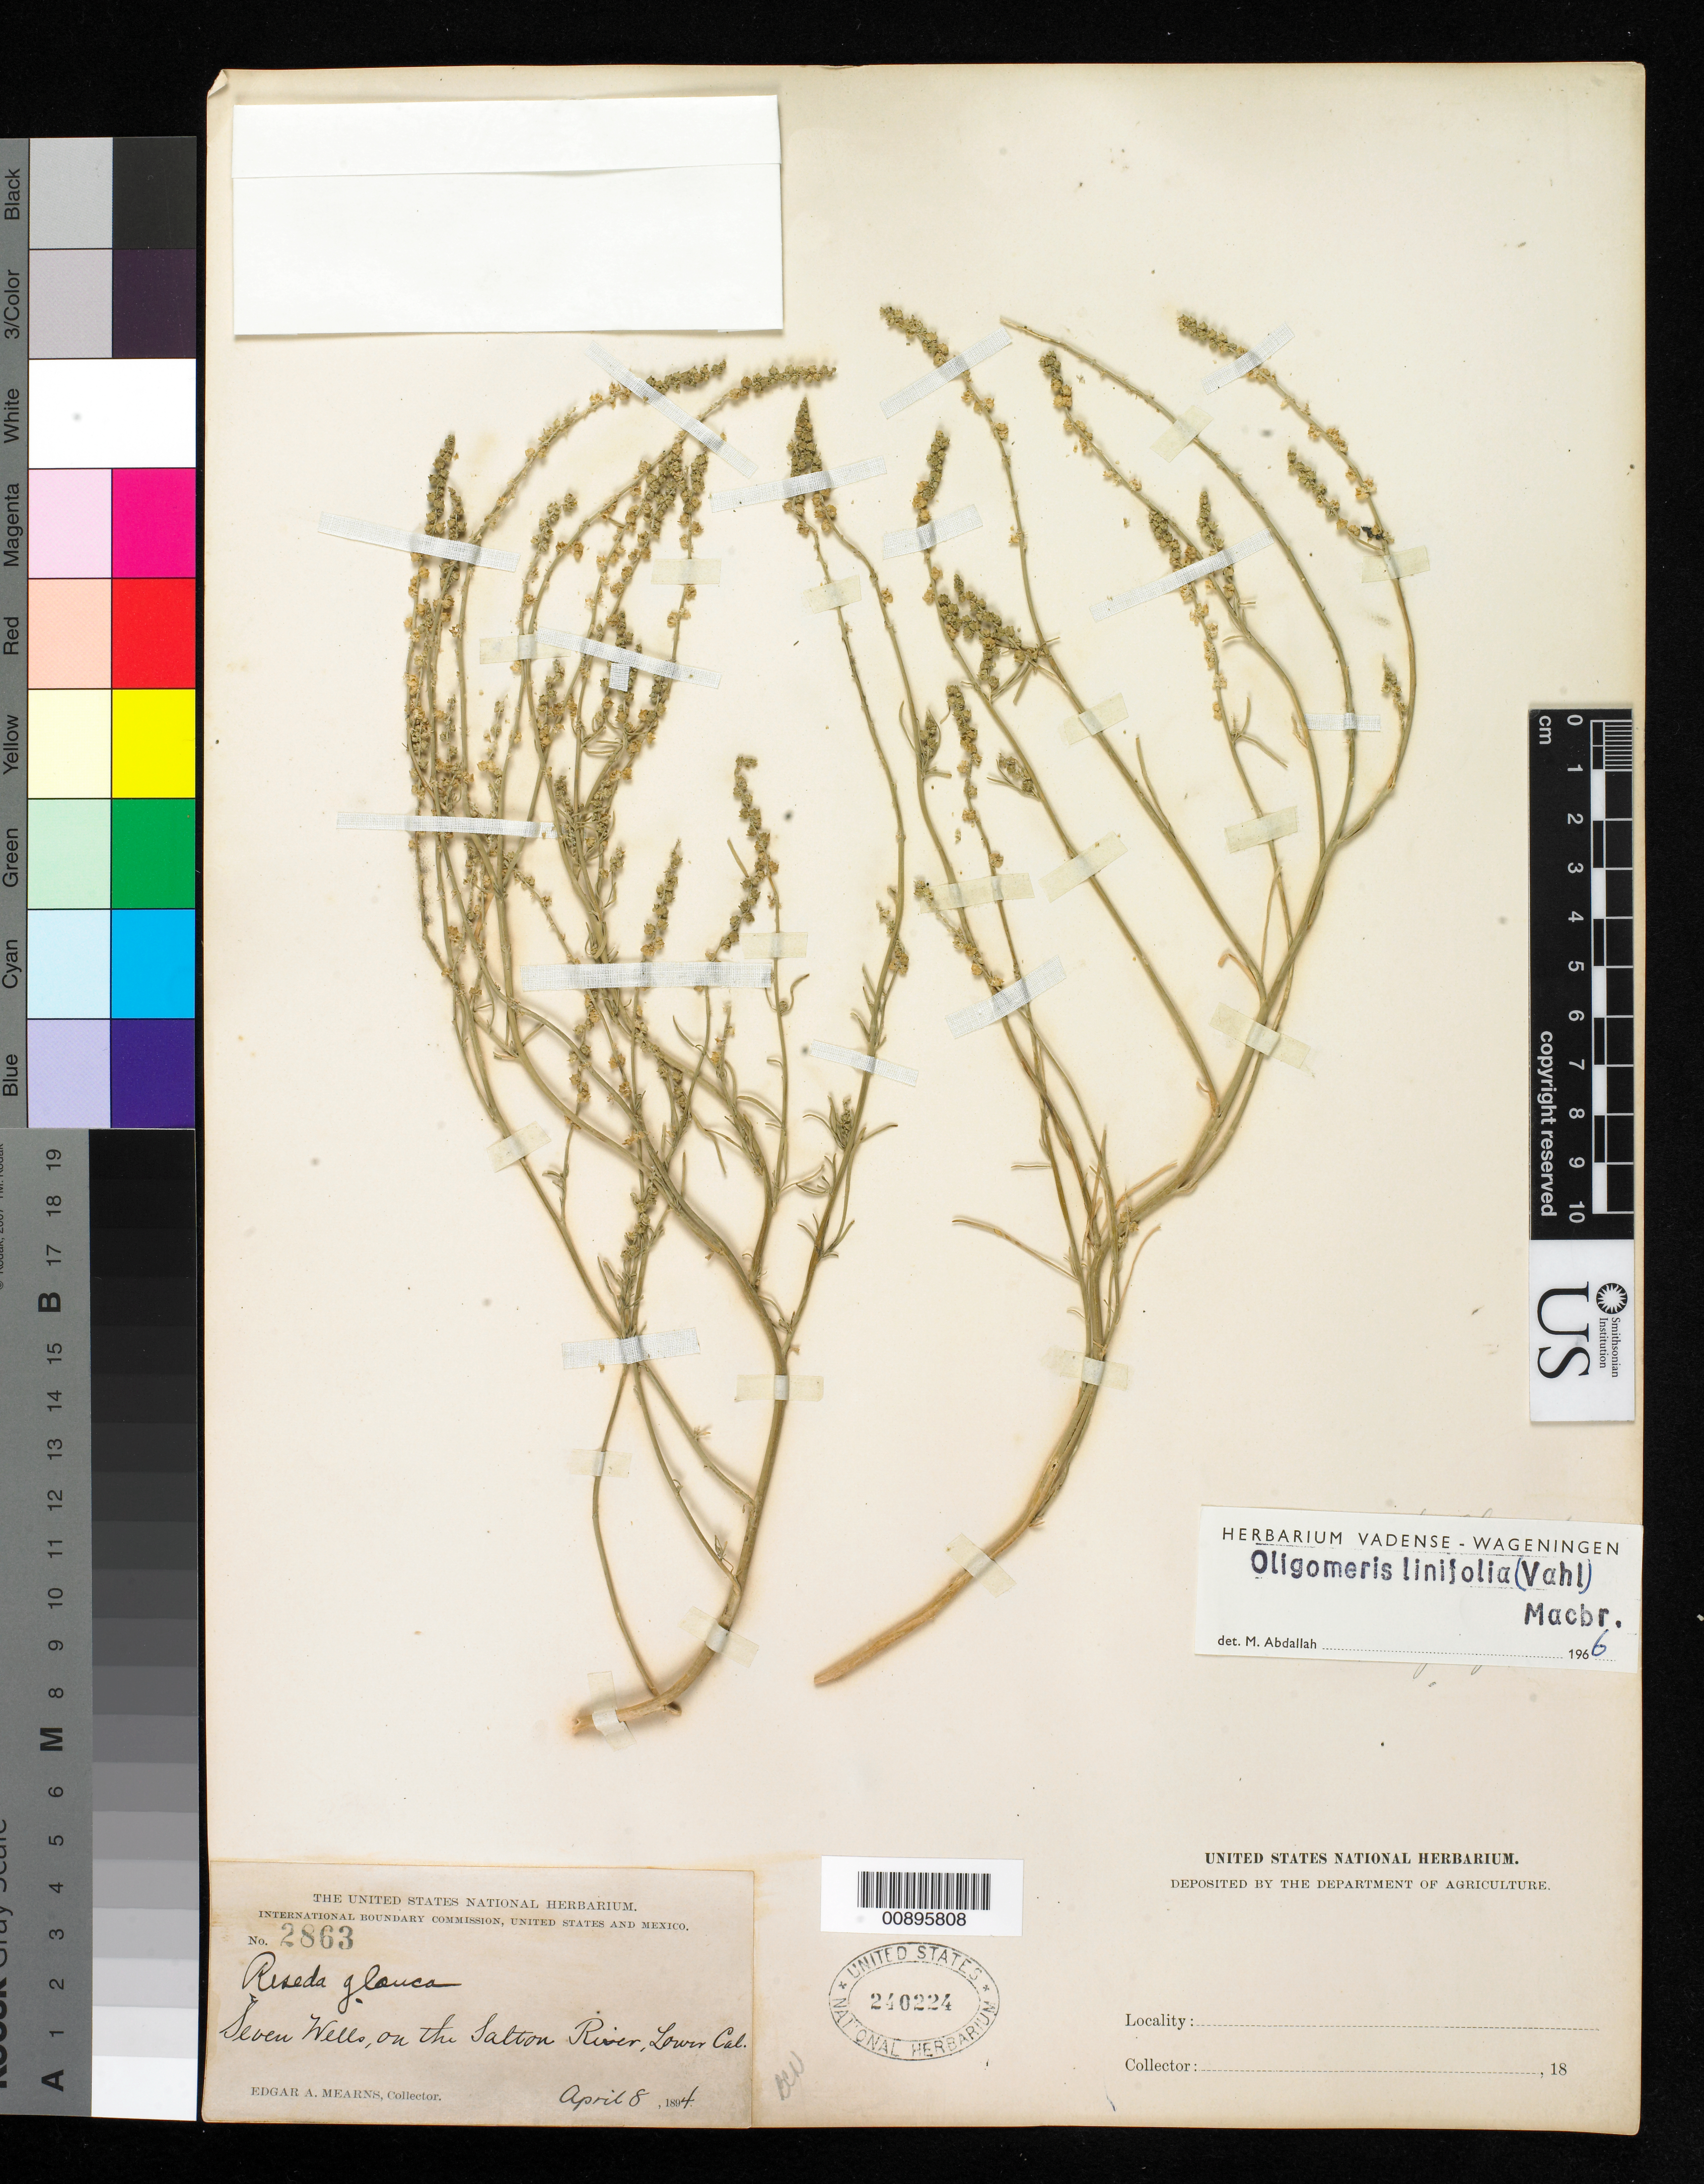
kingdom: Plantae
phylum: Tracheophyta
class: Magnoliopsida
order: Brassicales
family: Resedaceae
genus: Oligomeris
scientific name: Oligomeris linifolia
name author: (Vahl) J.F. Macbr.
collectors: E. A. Mearns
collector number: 2863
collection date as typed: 08 Apr 1894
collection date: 1894-04-08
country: Mexico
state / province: Baja California Norte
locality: Seven Wells, on the Salton River, Baja California.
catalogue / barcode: US 240224